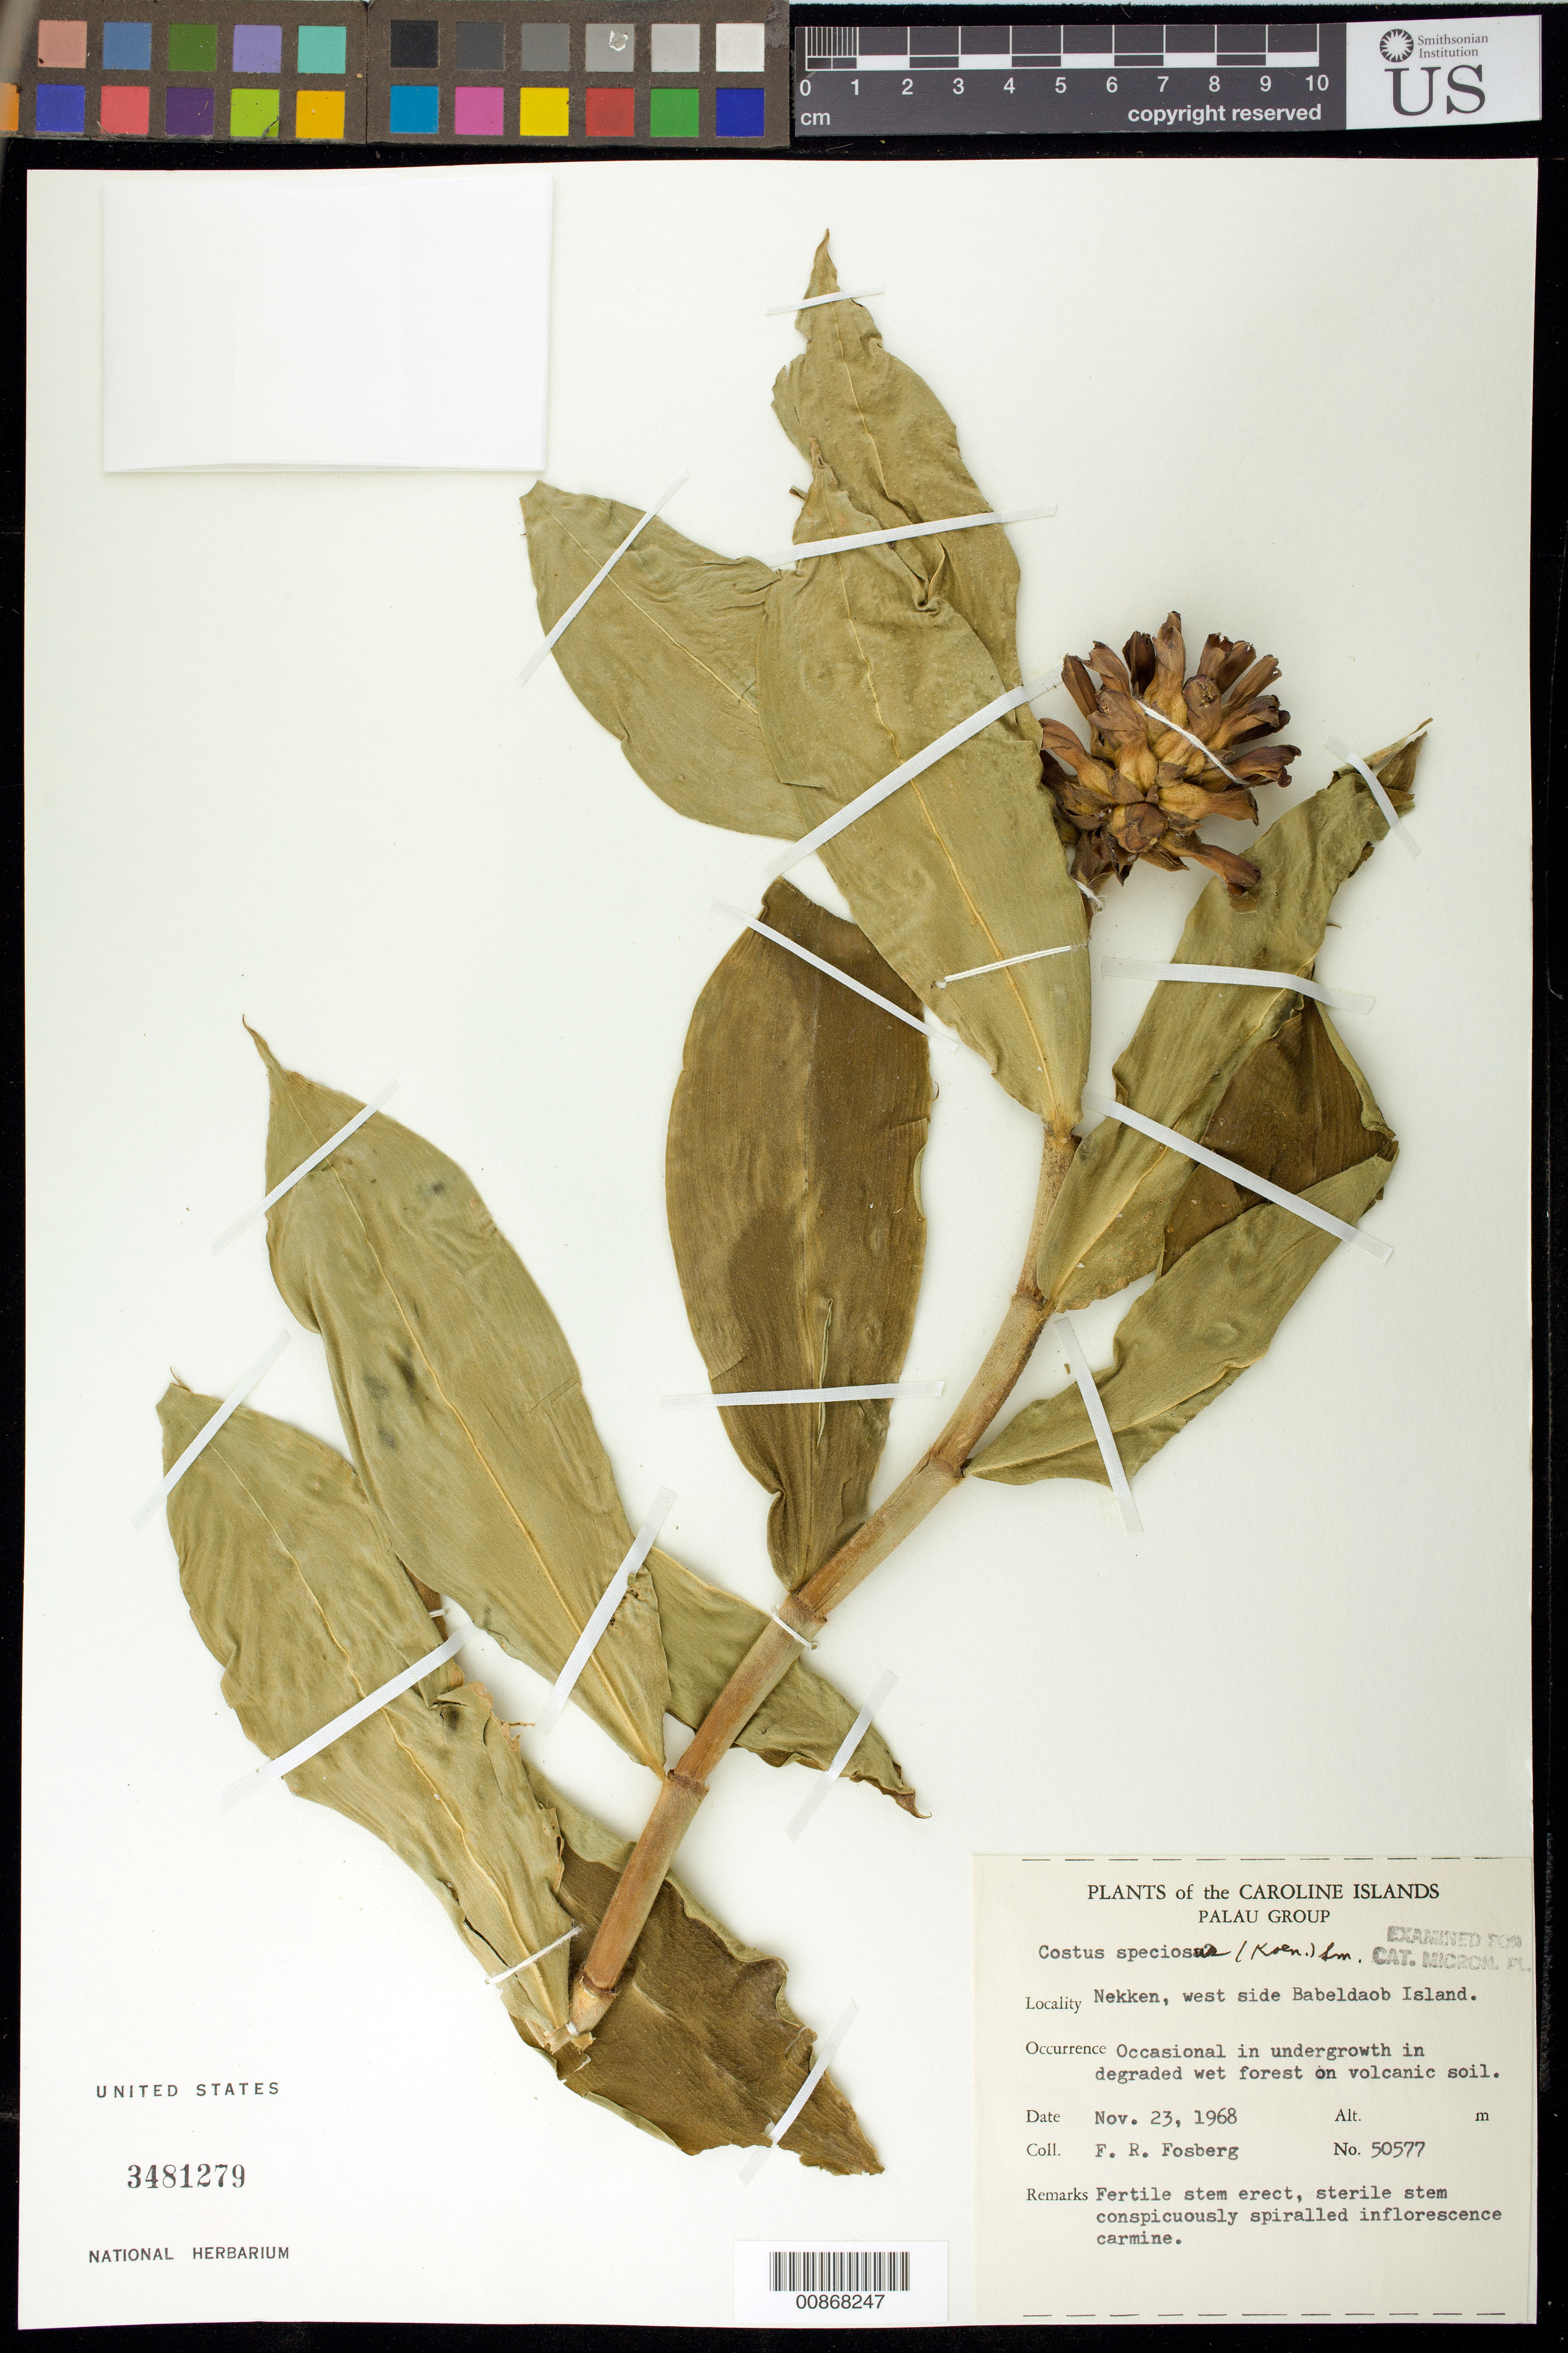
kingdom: Plantae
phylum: Tracheophyta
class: Liliopsida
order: Zingiberales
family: Costaceae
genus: Hellenia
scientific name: Hellenia speciosa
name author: (J. Koenig) S.R. Dutta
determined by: Wagner, W. L., (BOT), Smithsonian Institution - National Museum of Natural History (UNITED STATES)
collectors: F. R. Fosberg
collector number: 50577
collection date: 1968-11-23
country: Palau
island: Babeldaob [Babelthuap]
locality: Nekken, W side Babeldaob Island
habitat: undergrowth in degraded wet forest on volcanic soil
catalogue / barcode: US 3481279